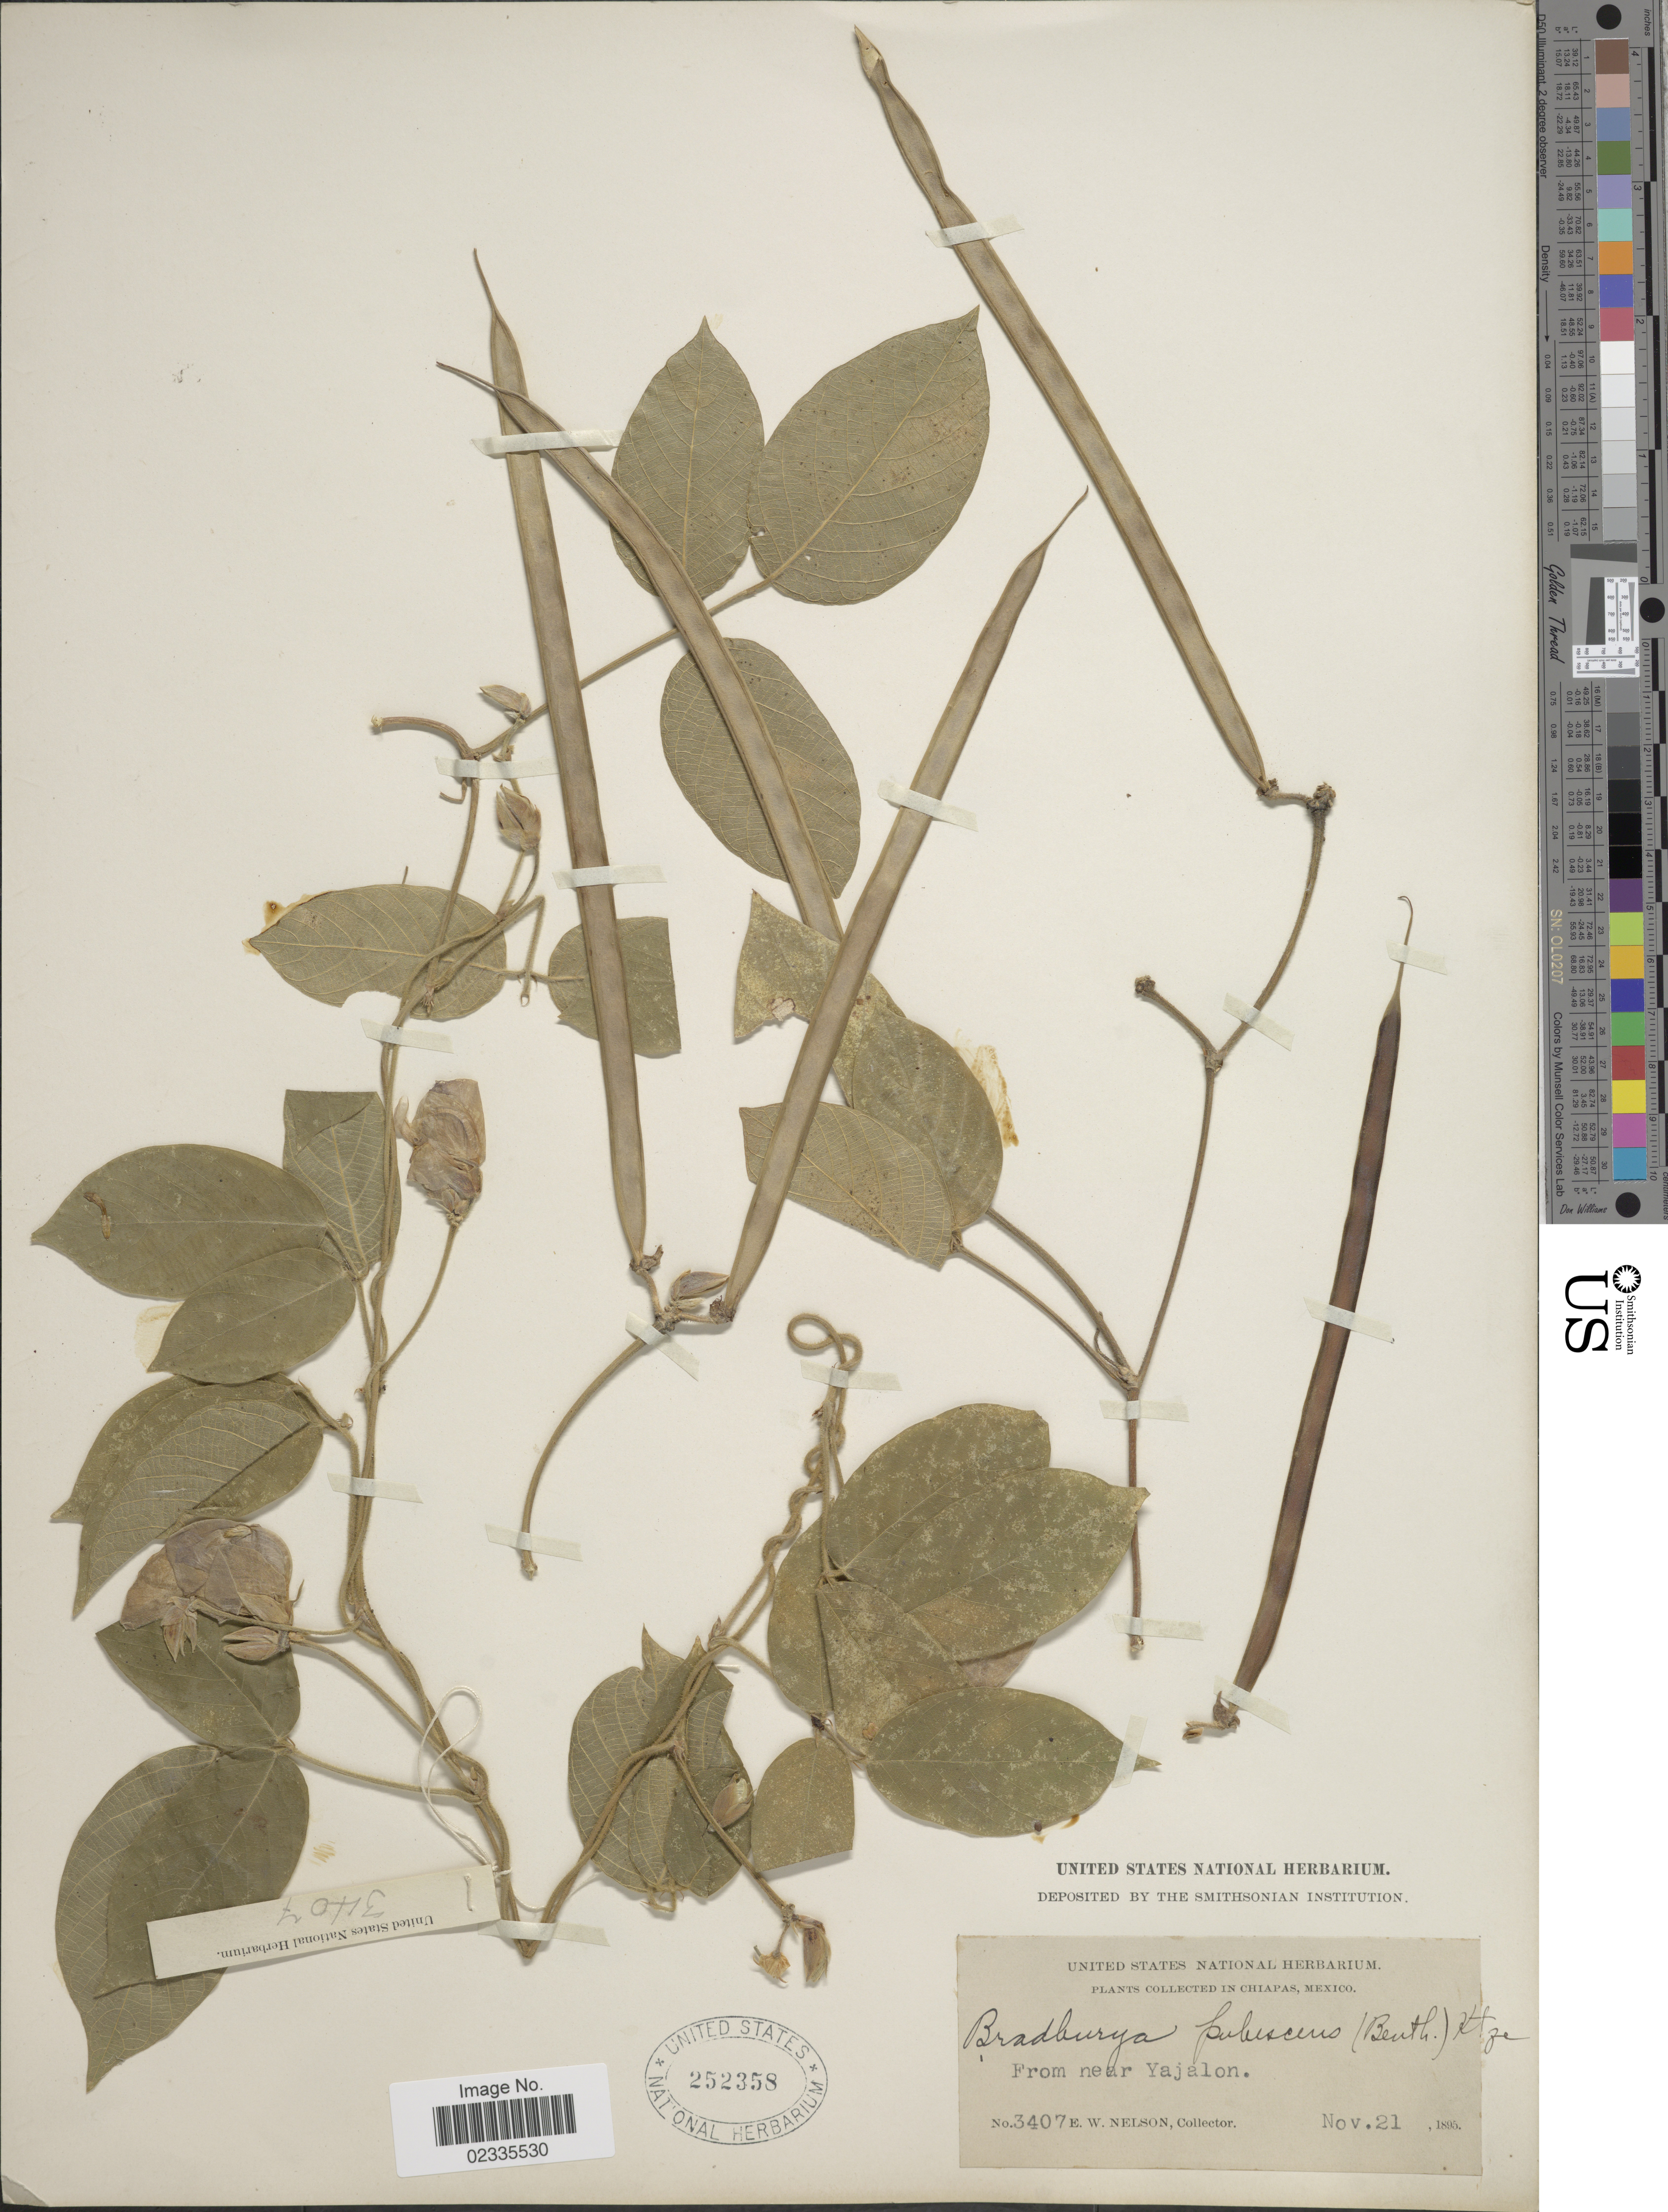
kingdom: Plantae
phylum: Tracheophyta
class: Magnoliopsida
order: Fabales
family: Fabaceae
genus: Centrosema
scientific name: Centrosema pubescens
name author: Benth.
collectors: E. W. Nelson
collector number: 3407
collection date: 1895-11-21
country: Mexico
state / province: Chiapas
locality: From near Yajalon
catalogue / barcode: US 252358